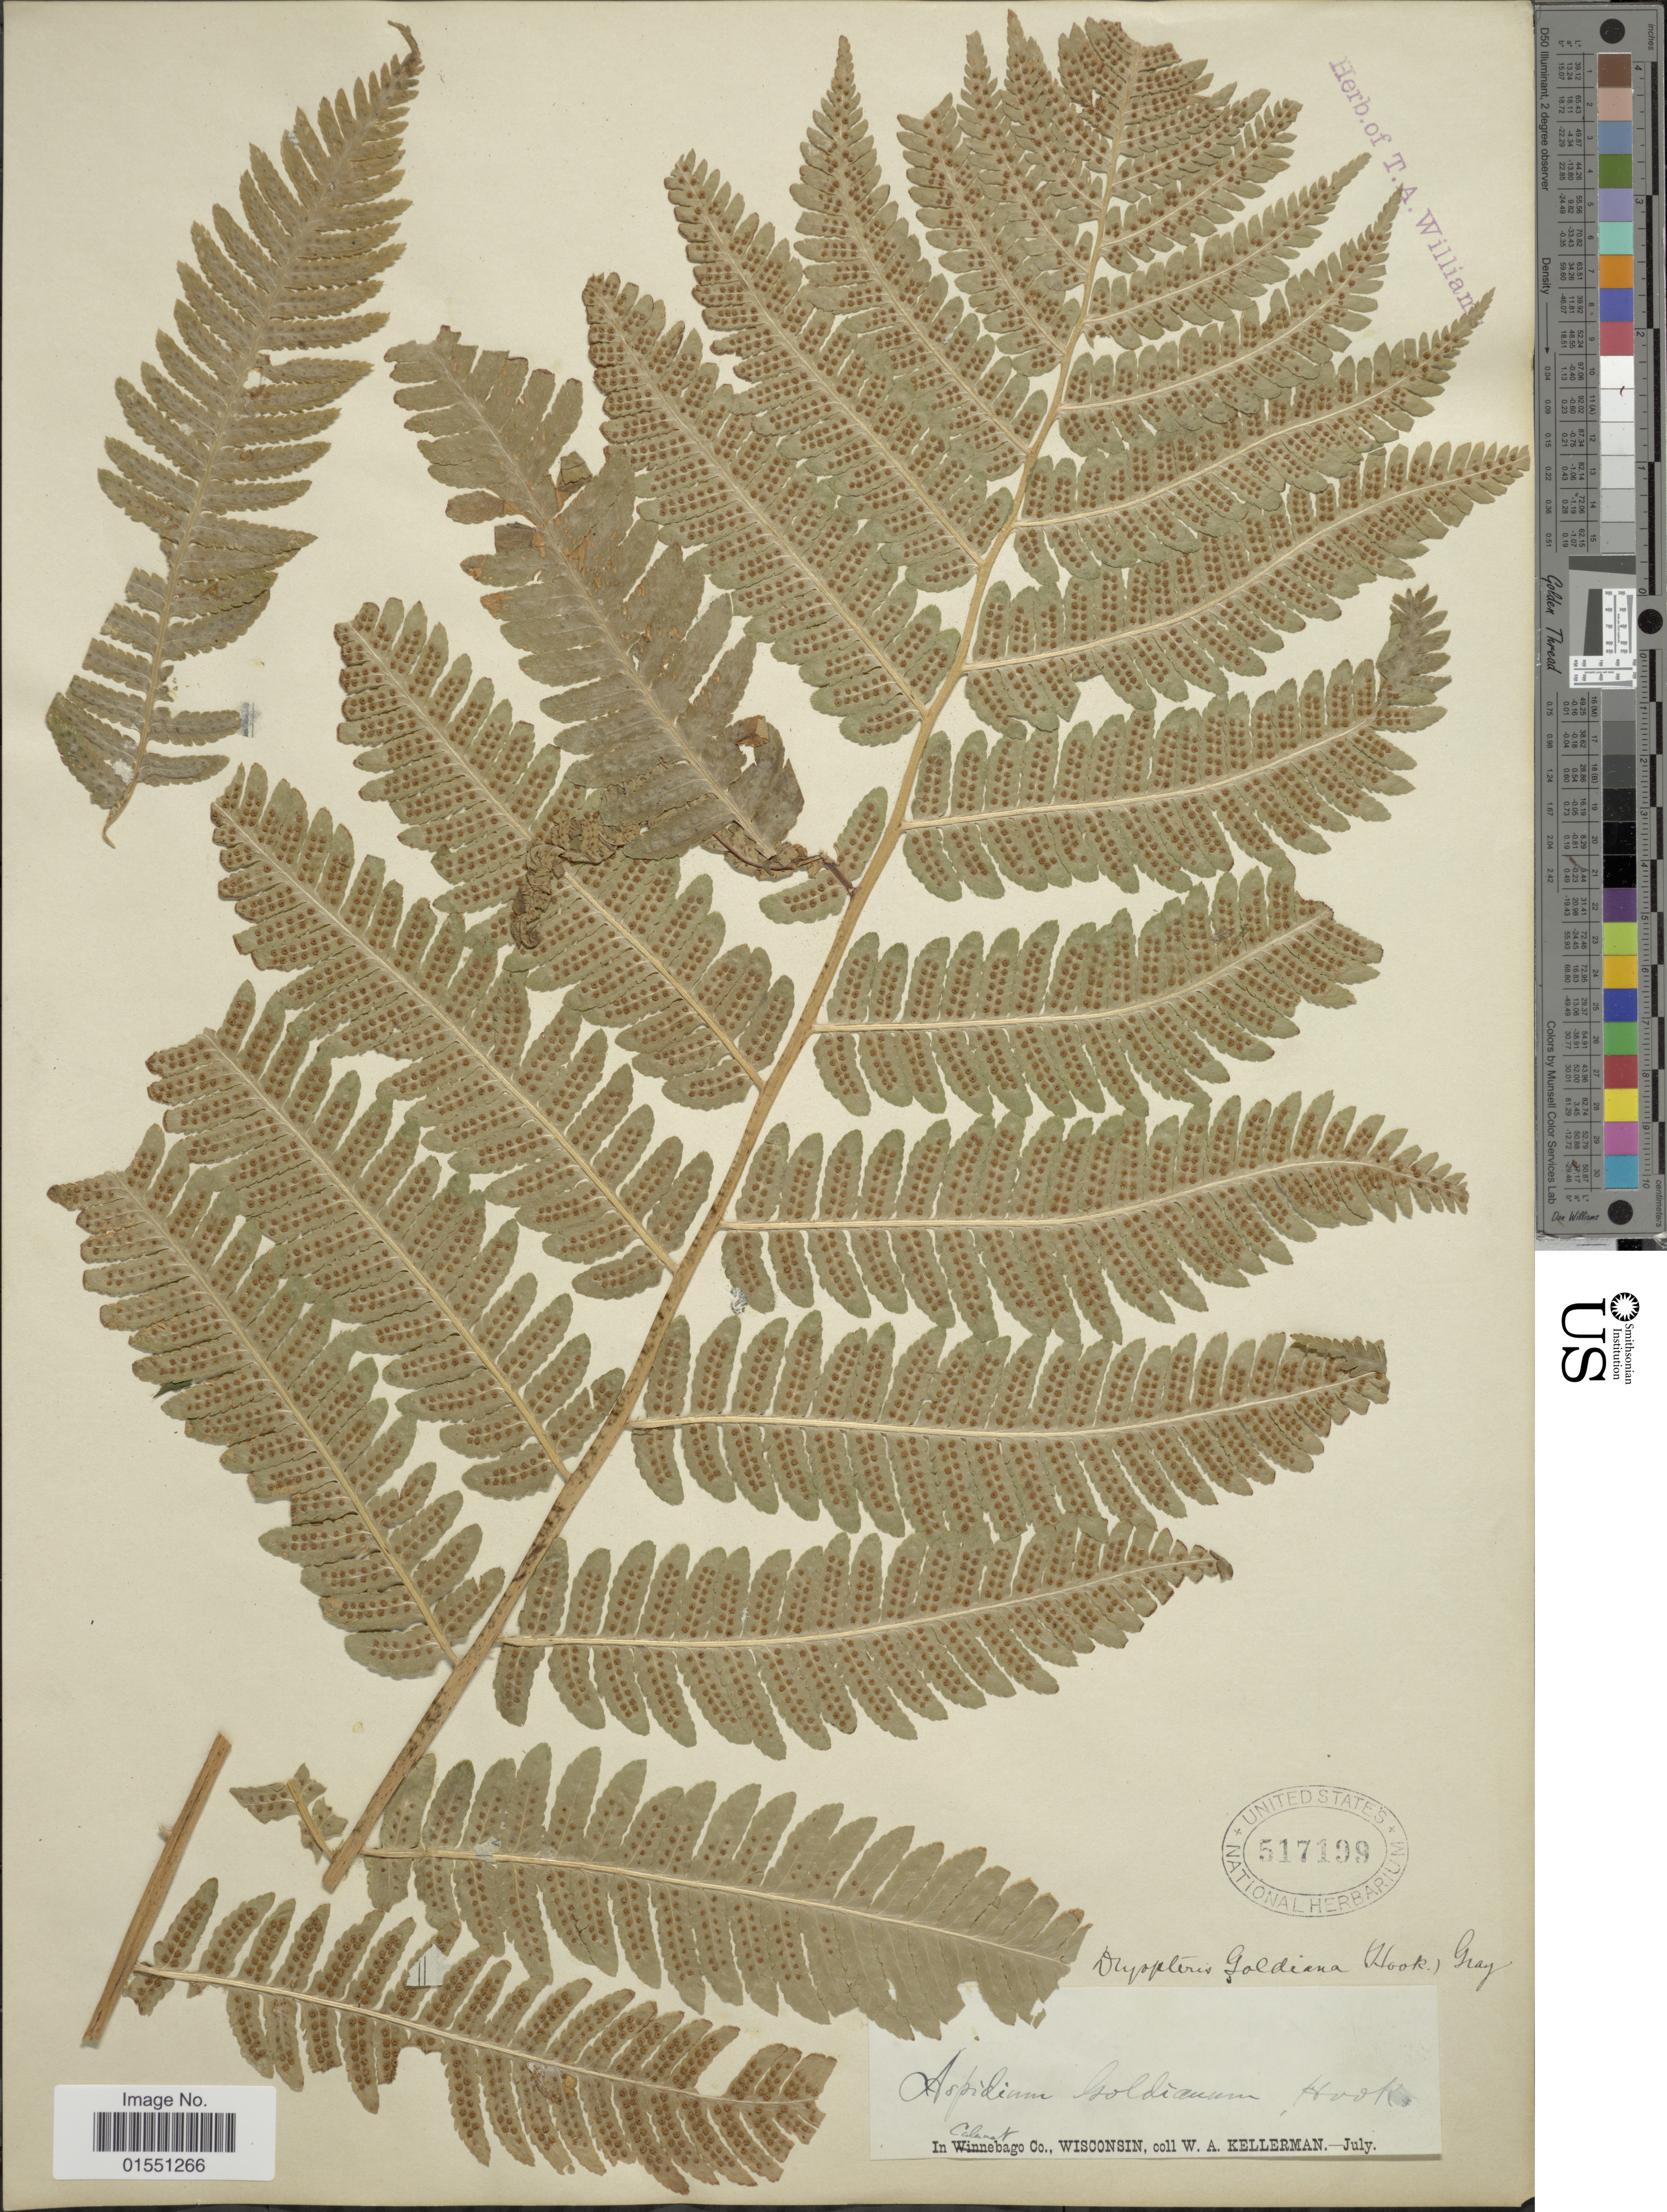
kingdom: Plantae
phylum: Tracheophyta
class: Polypodiopsida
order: Polypodiales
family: Dryopteridaceae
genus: Dryopteris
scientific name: Dryopteris goldiana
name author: (Hook. ex Goldie) A. Gray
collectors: W. Kellerman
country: United States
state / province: Wisconsin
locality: Calumet Co.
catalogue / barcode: US 517199